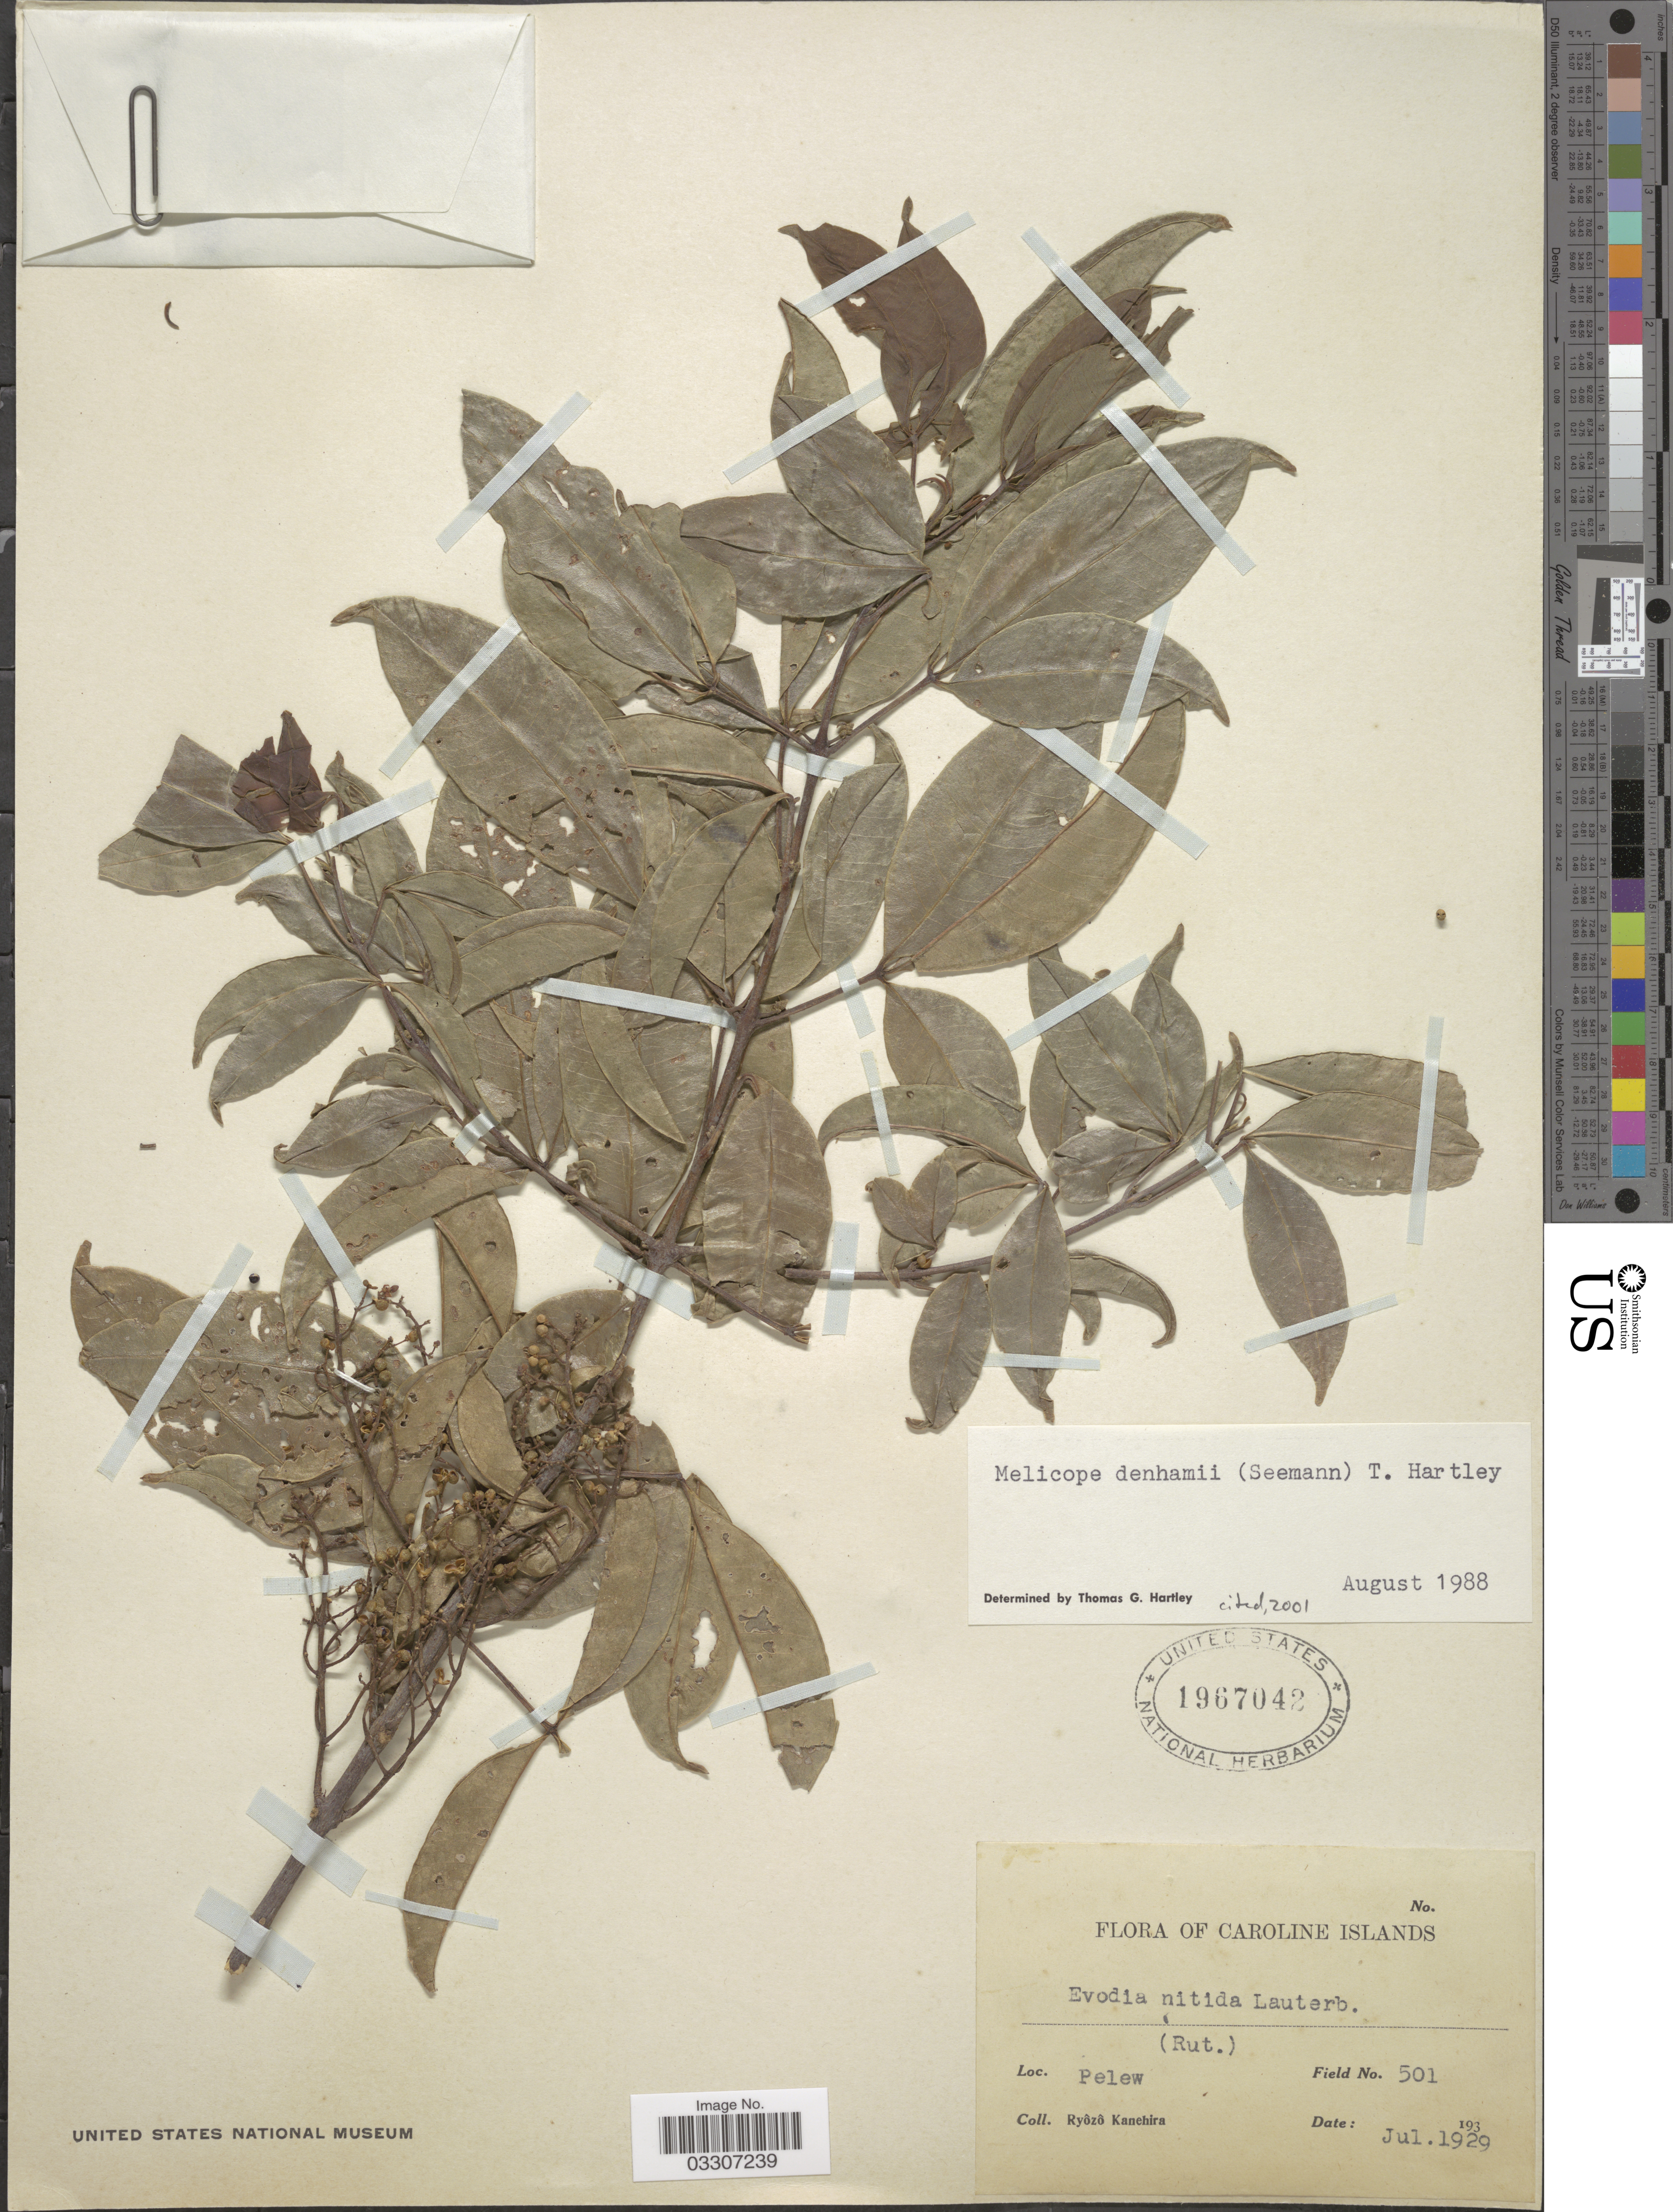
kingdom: Plantae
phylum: Tracheophyta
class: Magnoliopsida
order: Sapindales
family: Rutaceae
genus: Melicope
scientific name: Melicope denhamii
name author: (Seem.) T.G. Hartley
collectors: R. Kanehira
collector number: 501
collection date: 1929-07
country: Palau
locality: Caroline Islands. Pelew.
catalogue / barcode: US 1967042